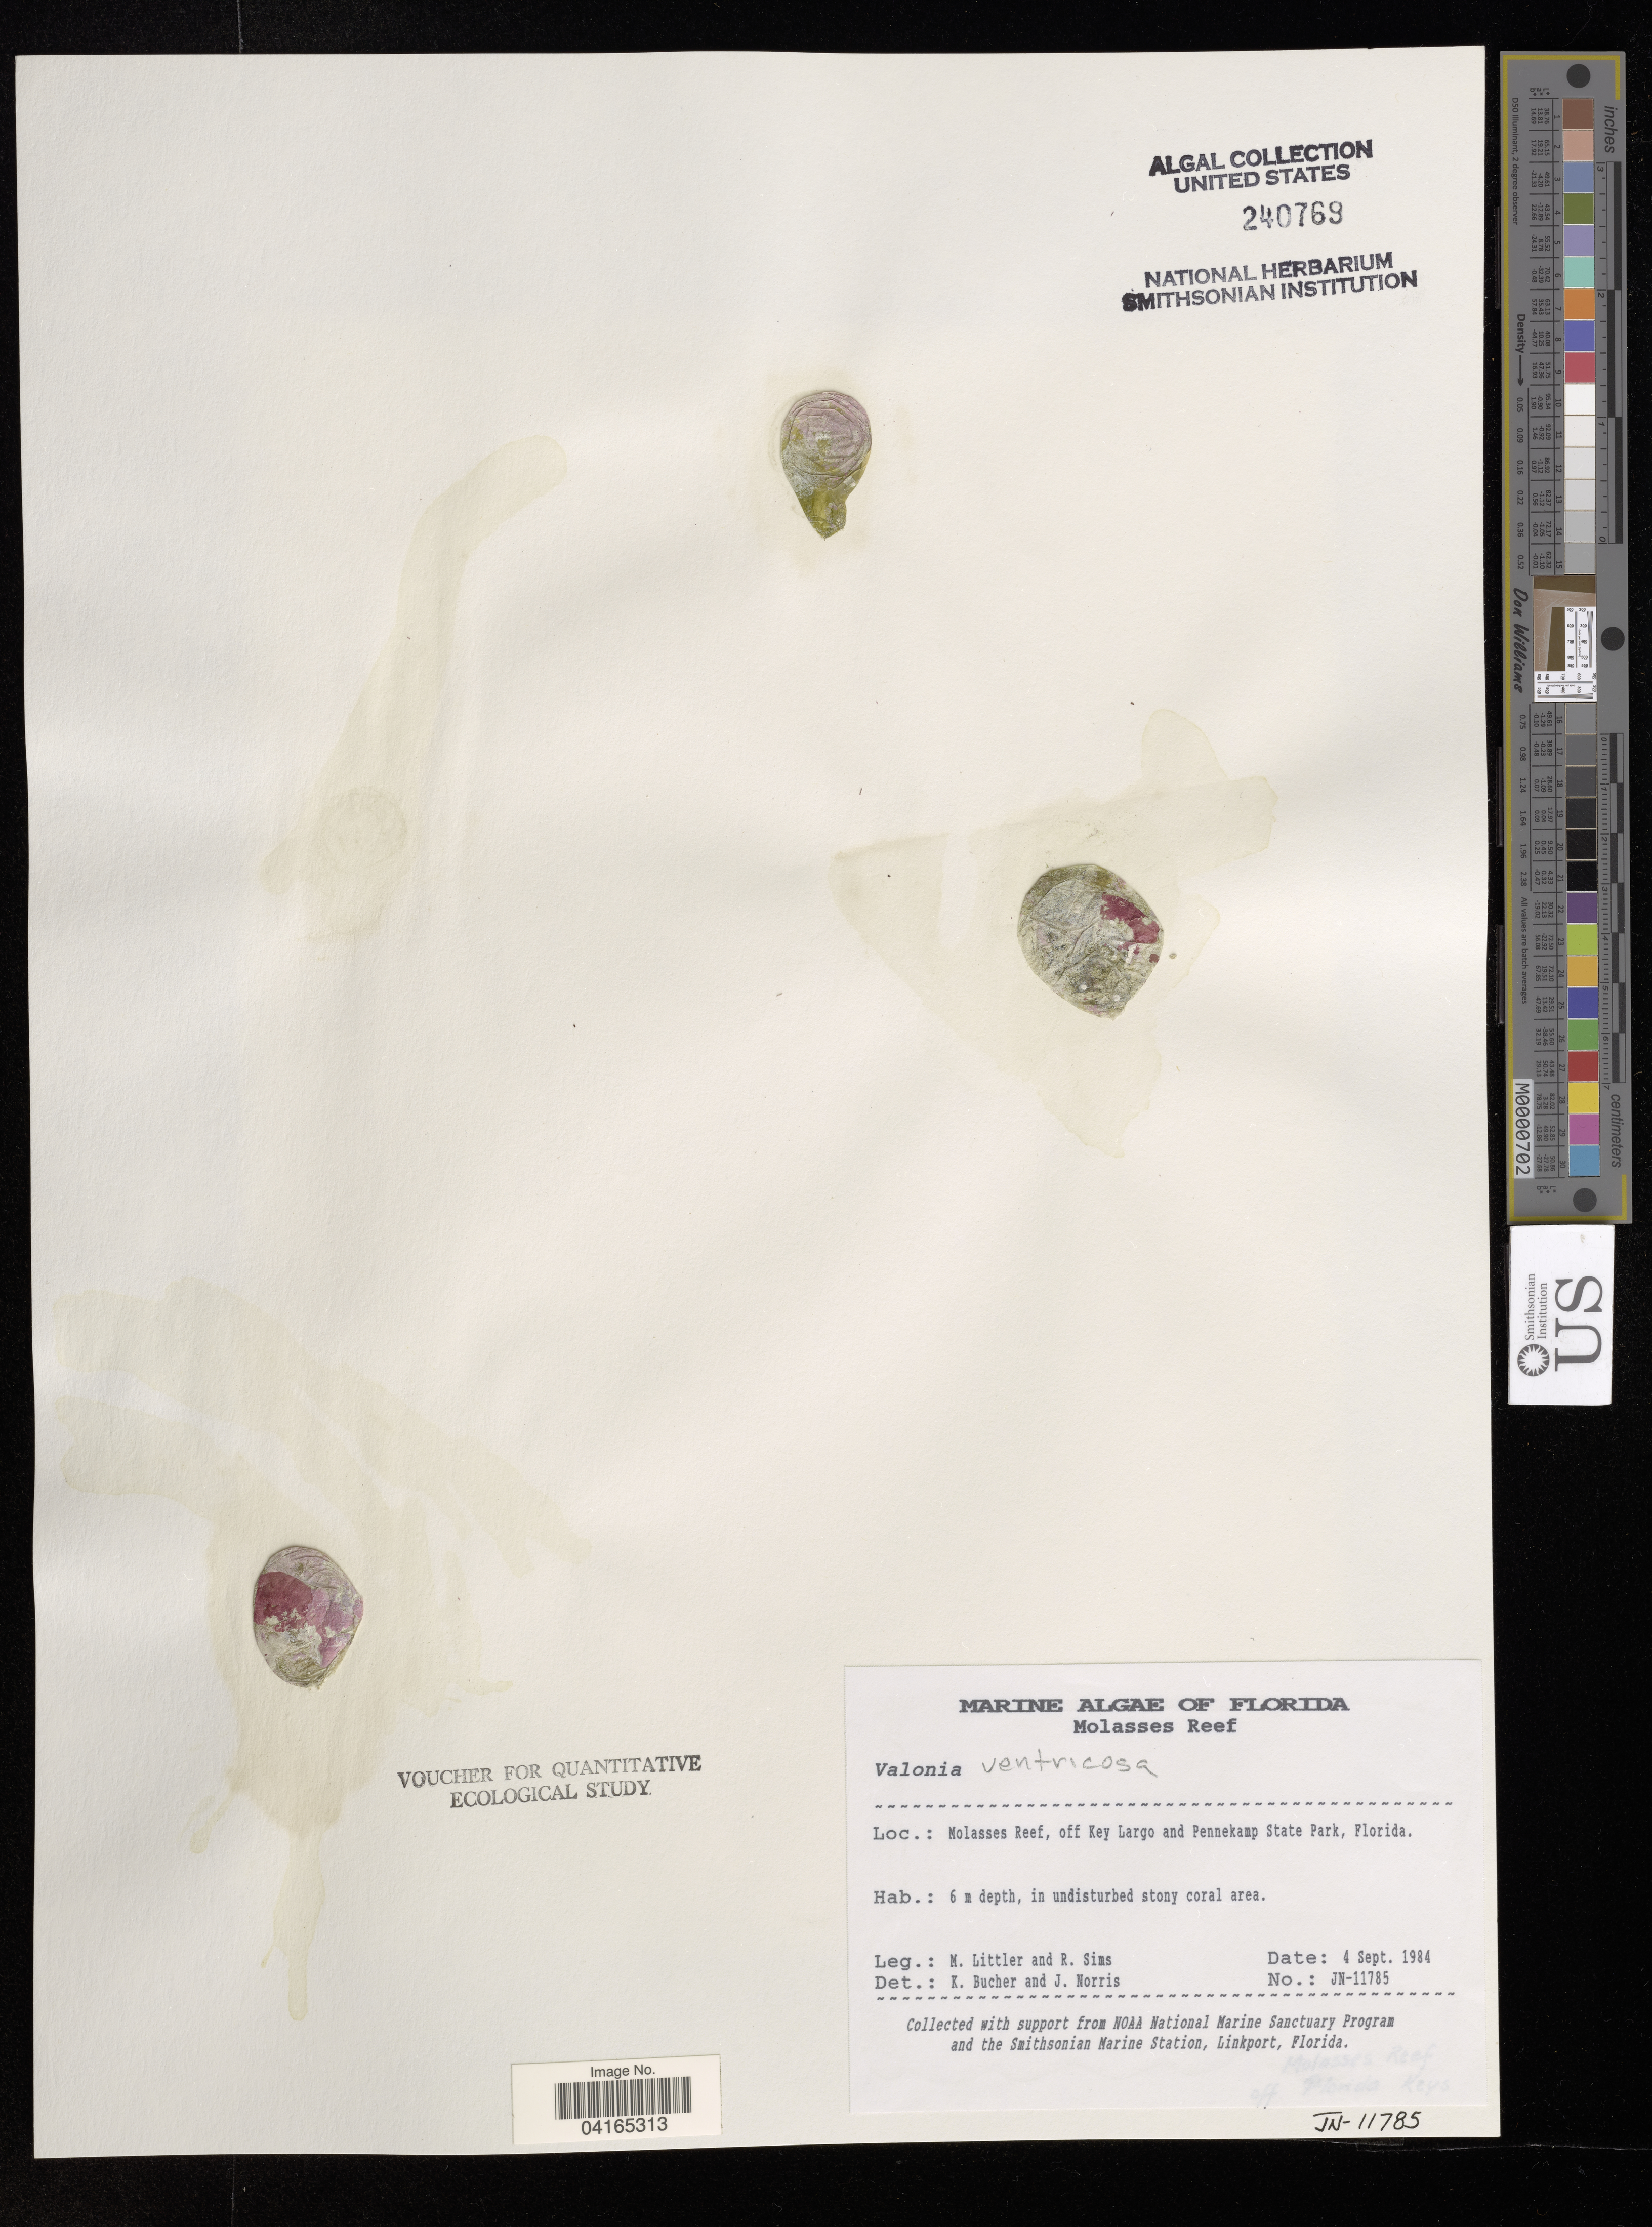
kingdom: Plantae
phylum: Chlorophyta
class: Ulvophyceae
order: Siphonocladales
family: Valoniaceae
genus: Valonia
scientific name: Valonia ventricosa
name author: J. Agardh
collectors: M. Littler & R. Sims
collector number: JN-11785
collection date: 1984-09-04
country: United States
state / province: Florida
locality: Molasses Reef, off Key Largo and Pennekamp State Park.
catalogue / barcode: US 240769